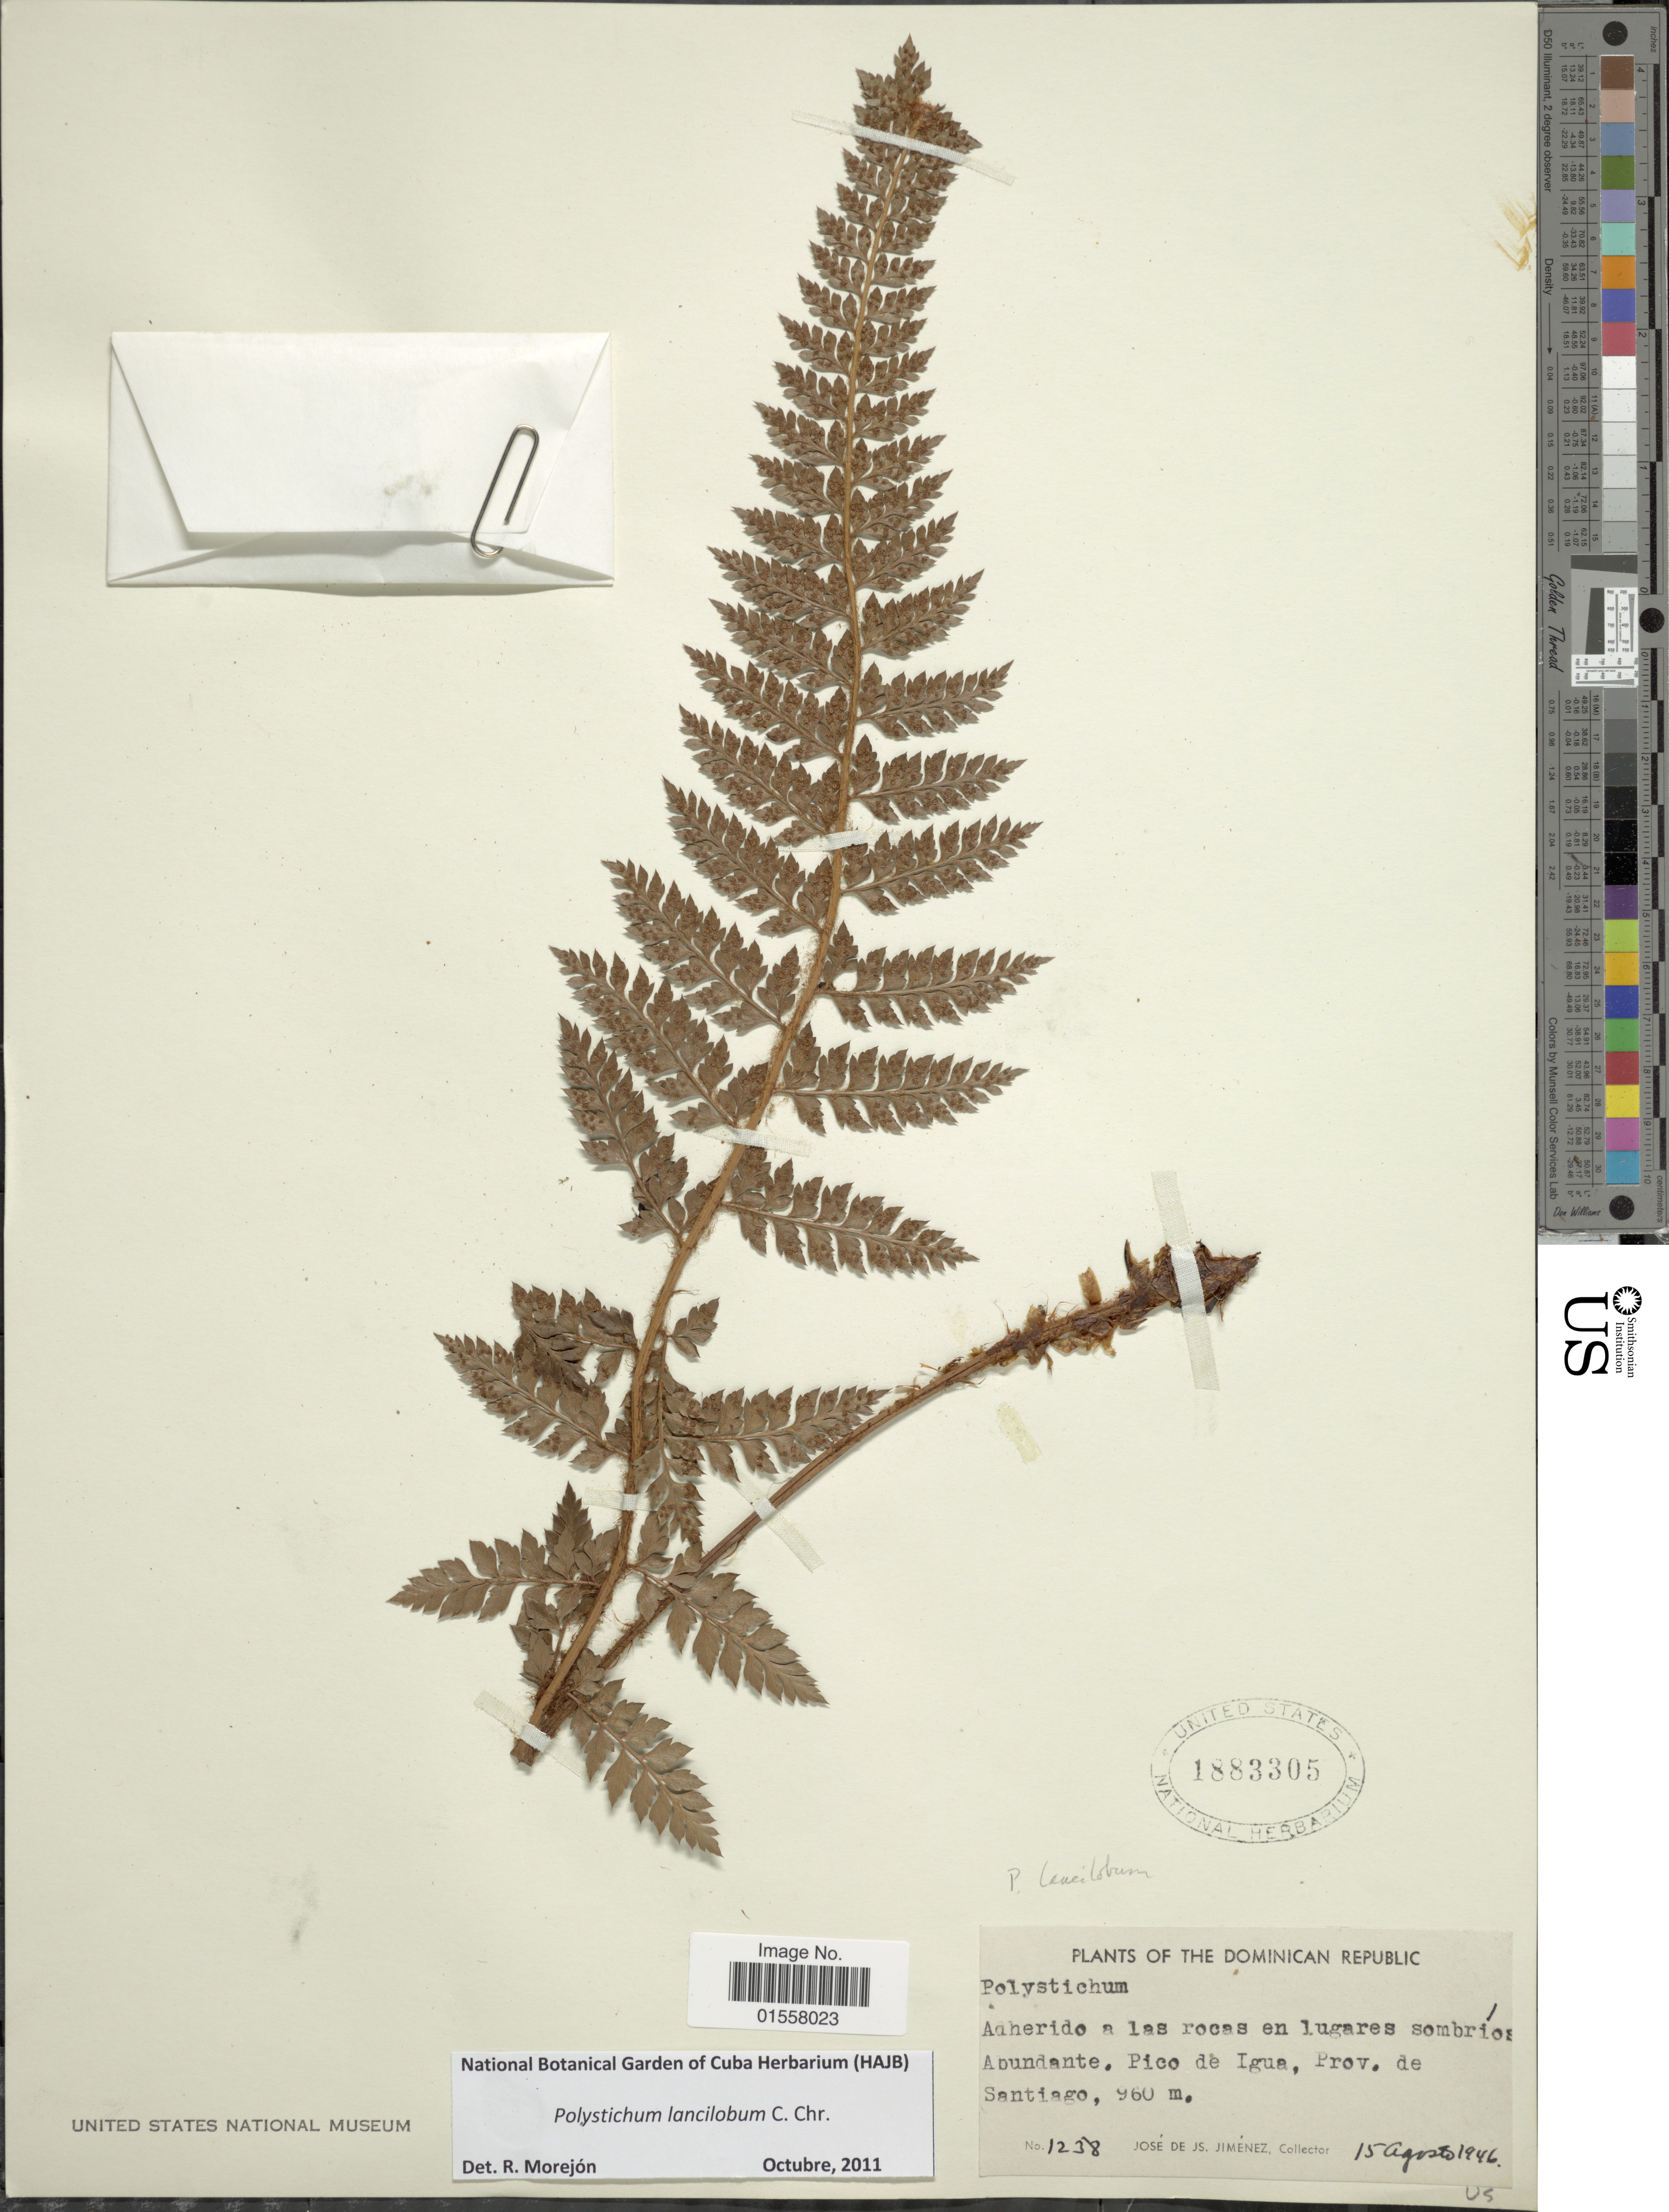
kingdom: Plantae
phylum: Tracheophyta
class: Polypodiopsida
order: Polypodiales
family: Dryopteridaceae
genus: Polystichum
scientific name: Polystichum lancilobum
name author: C. Chr.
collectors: J. J. Jiménez Almonte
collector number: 1238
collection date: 1946-08-15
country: Dominican Republic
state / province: Santiago Rodríguez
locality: Pico de Igua, Prov. de Santiago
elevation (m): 960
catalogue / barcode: US 1883305